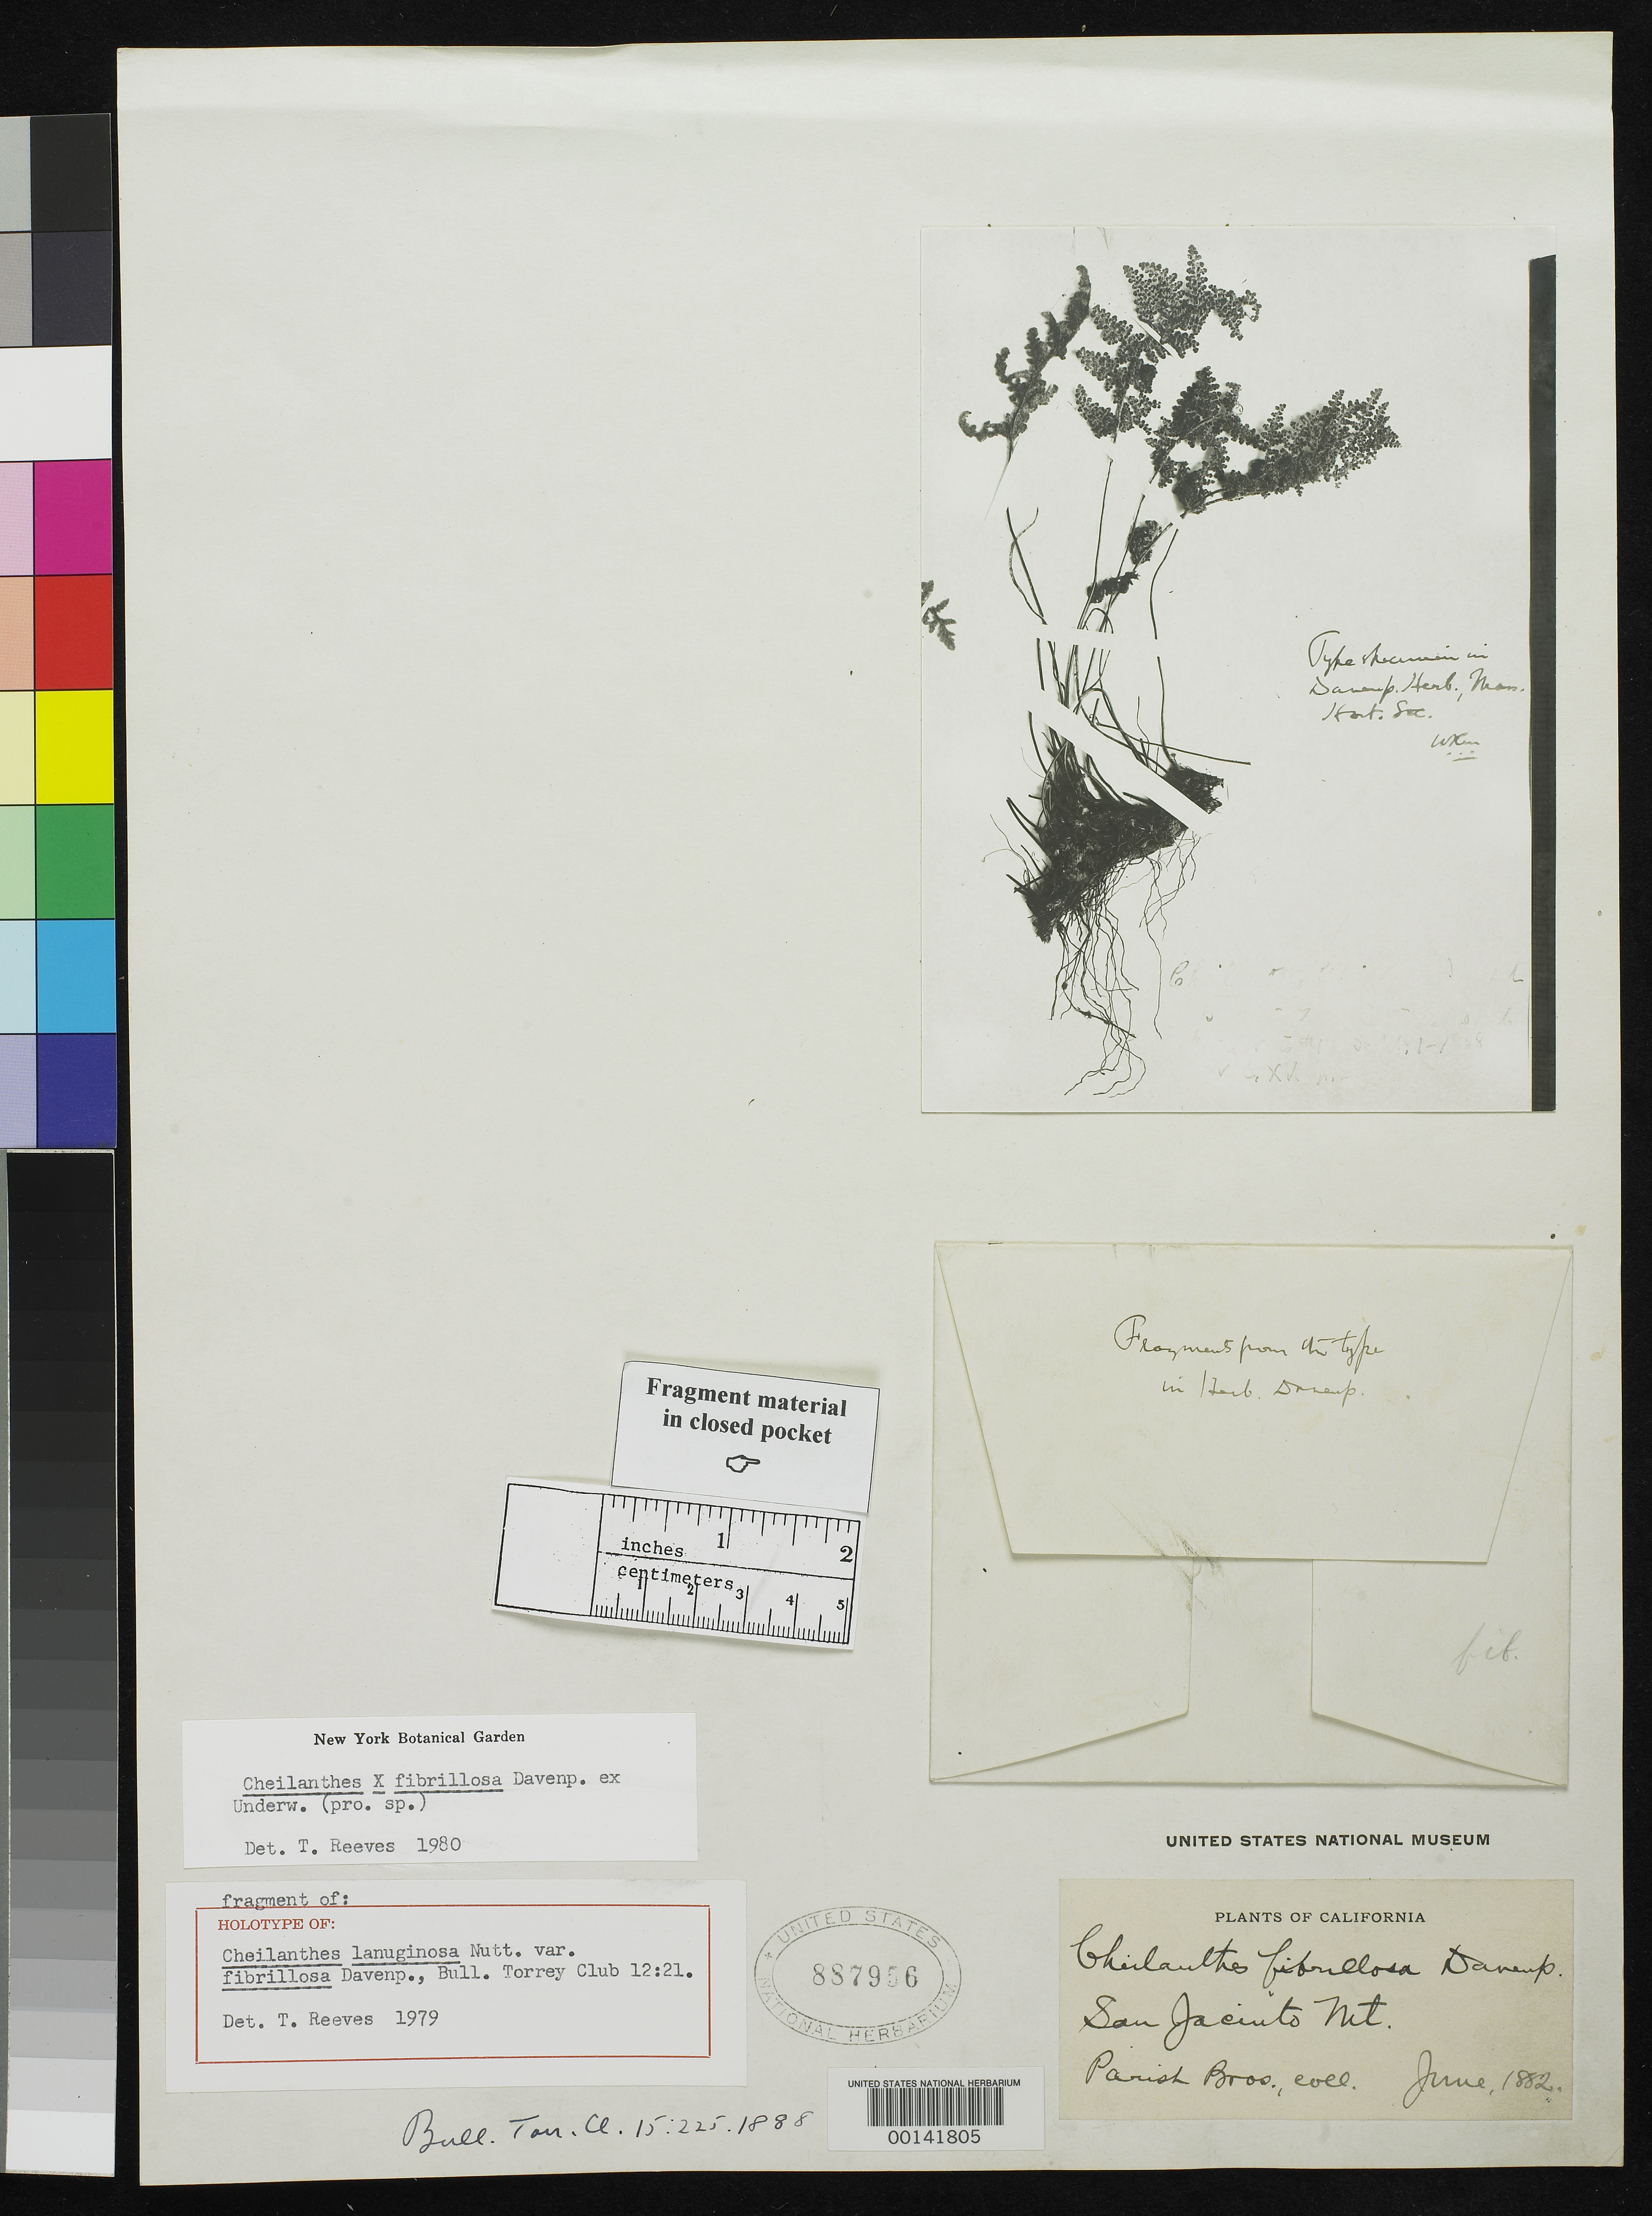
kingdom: Plantae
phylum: Tracheophyta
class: Polypodiopsida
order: Polypodiales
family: Pteridaceae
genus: Cheilanthes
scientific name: Cheilanthes fibrillosa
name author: Davenp.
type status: Type Fragment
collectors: S. B. Parish & W. F. Parish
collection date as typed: Jun 1882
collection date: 1882-06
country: United States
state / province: California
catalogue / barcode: US 887956